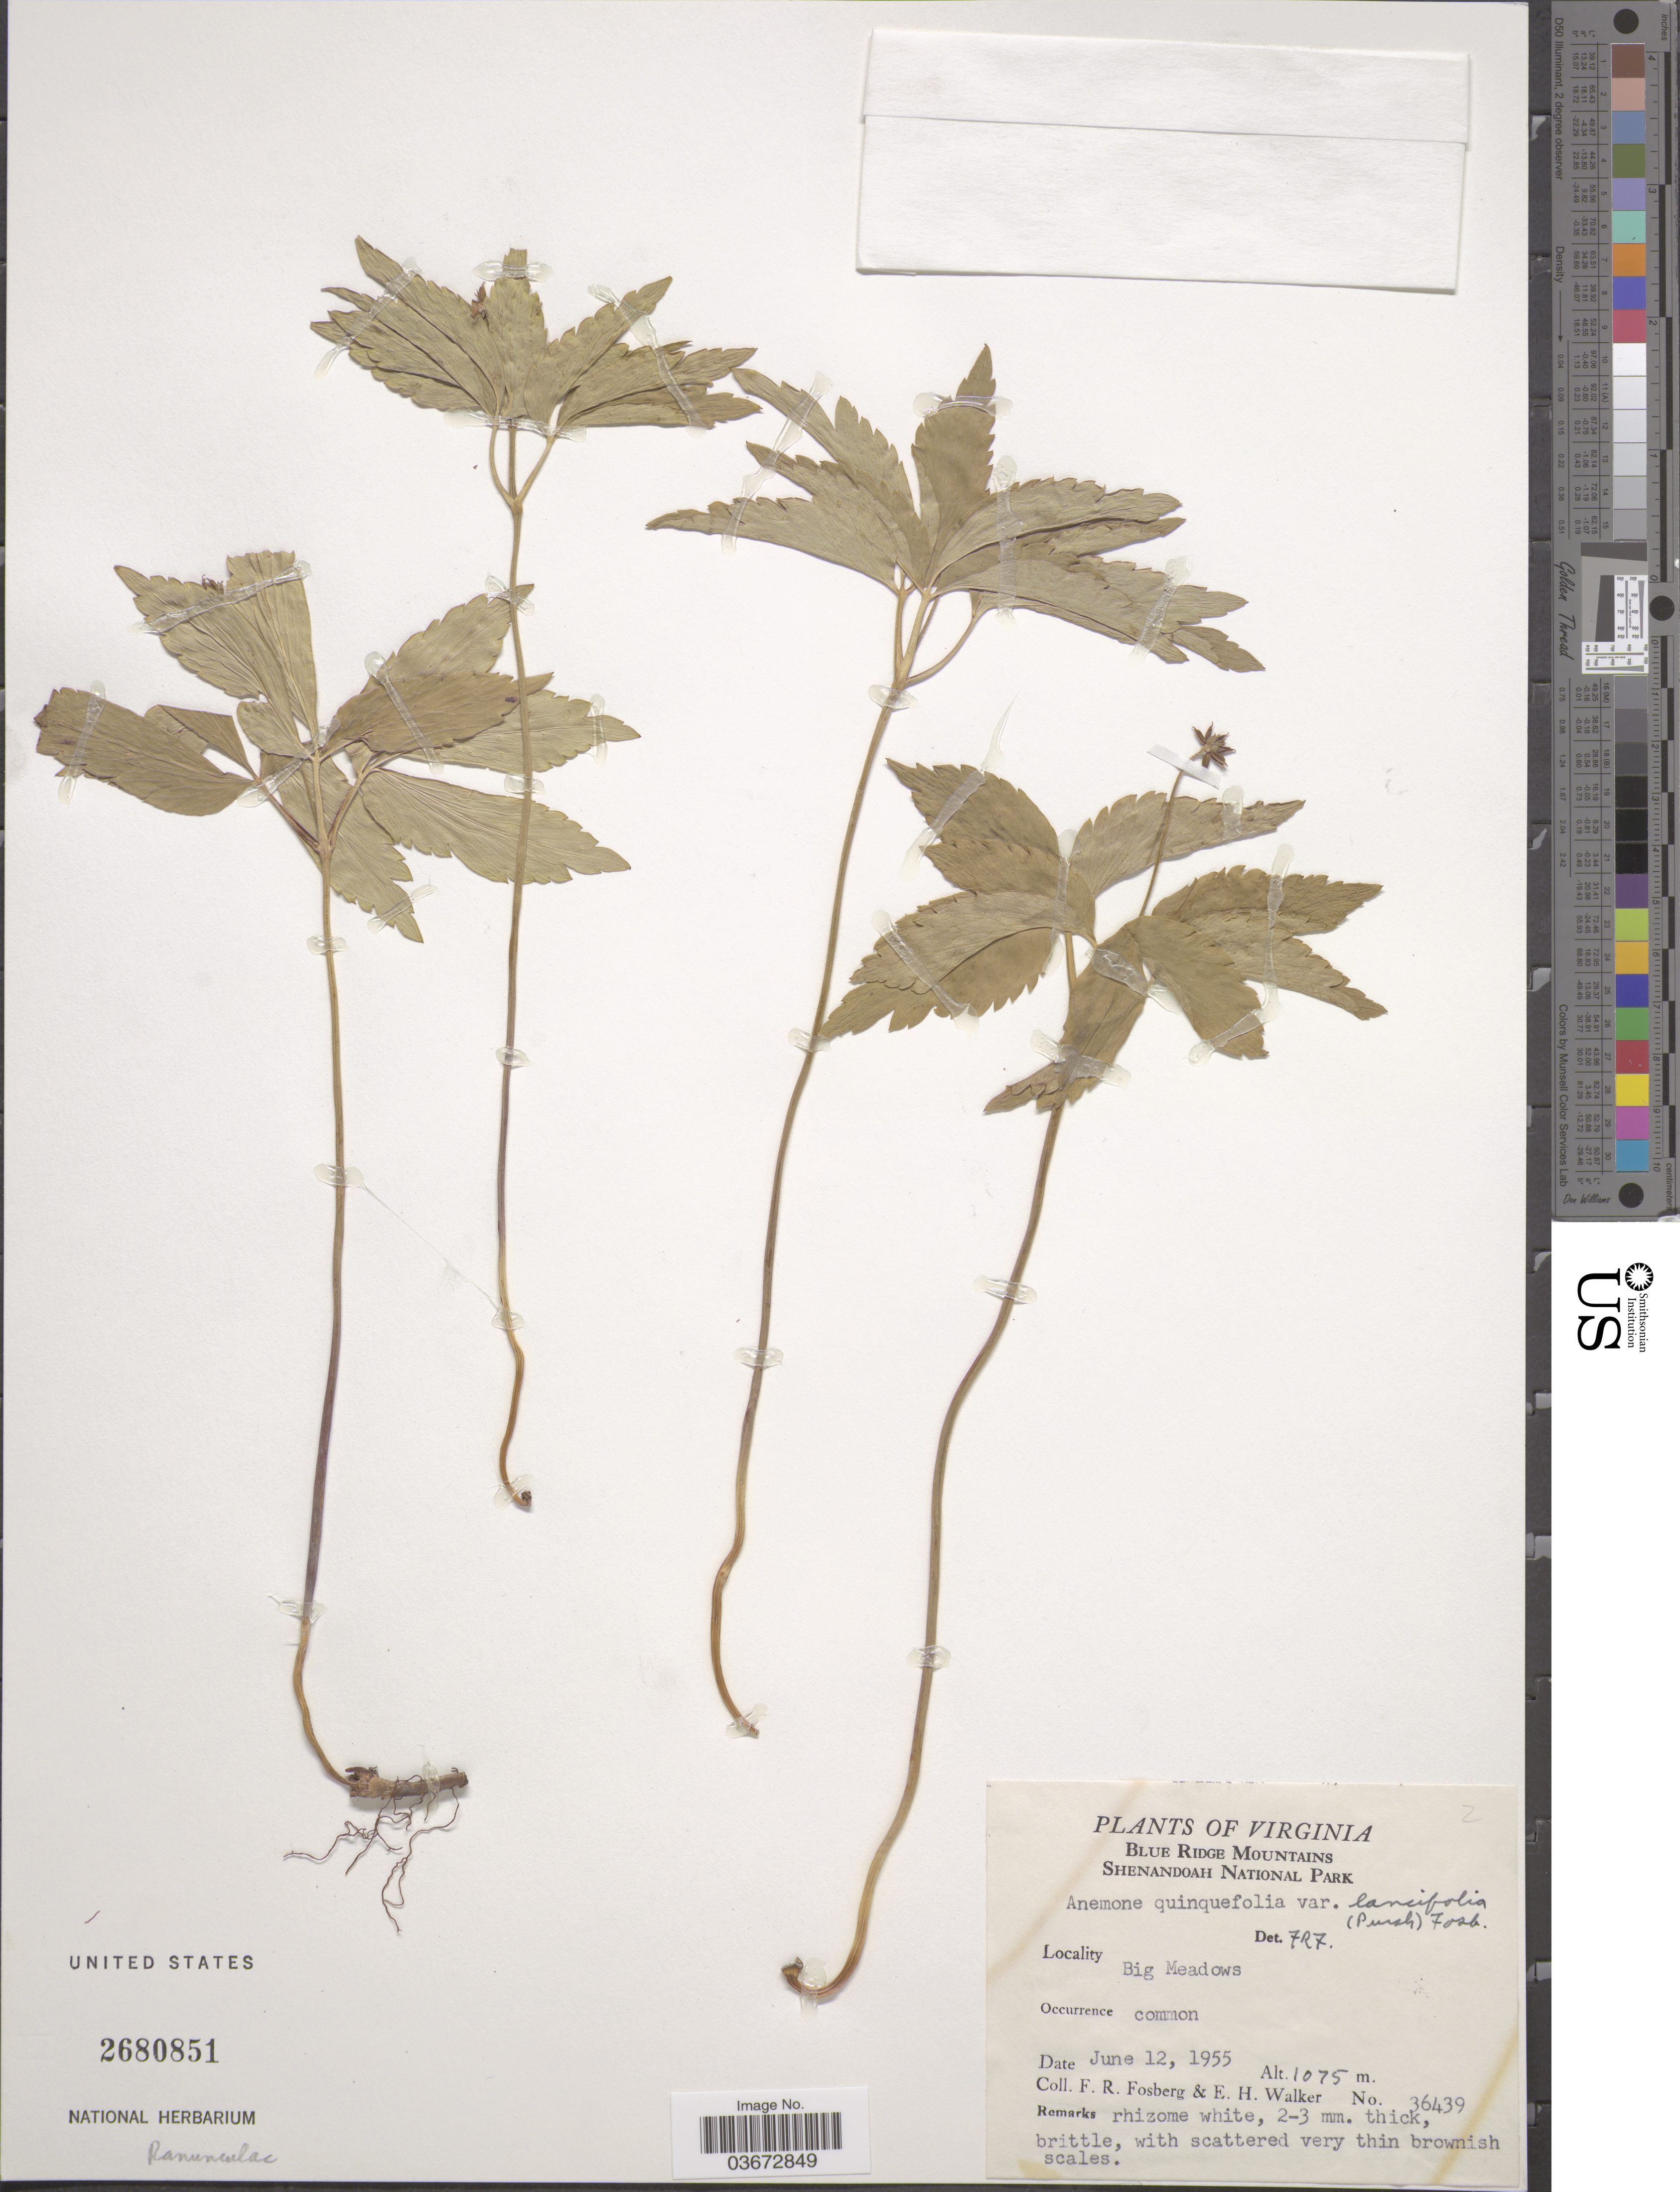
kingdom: Plantae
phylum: Tracheophyta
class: Magnoliopsida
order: Ranunculales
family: Ranunculaceae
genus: Anemone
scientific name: Anemone quinquefolia var. lancifolia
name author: (Pursh) Fosberg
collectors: F. R. Fosberg & E. H. Walker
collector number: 36439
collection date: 1955-06-12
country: United States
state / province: Virginia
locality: Blue Ridge Mountains. Shenandoah National Park. Big Meadows.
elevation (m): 1075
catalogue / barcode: US 2680851